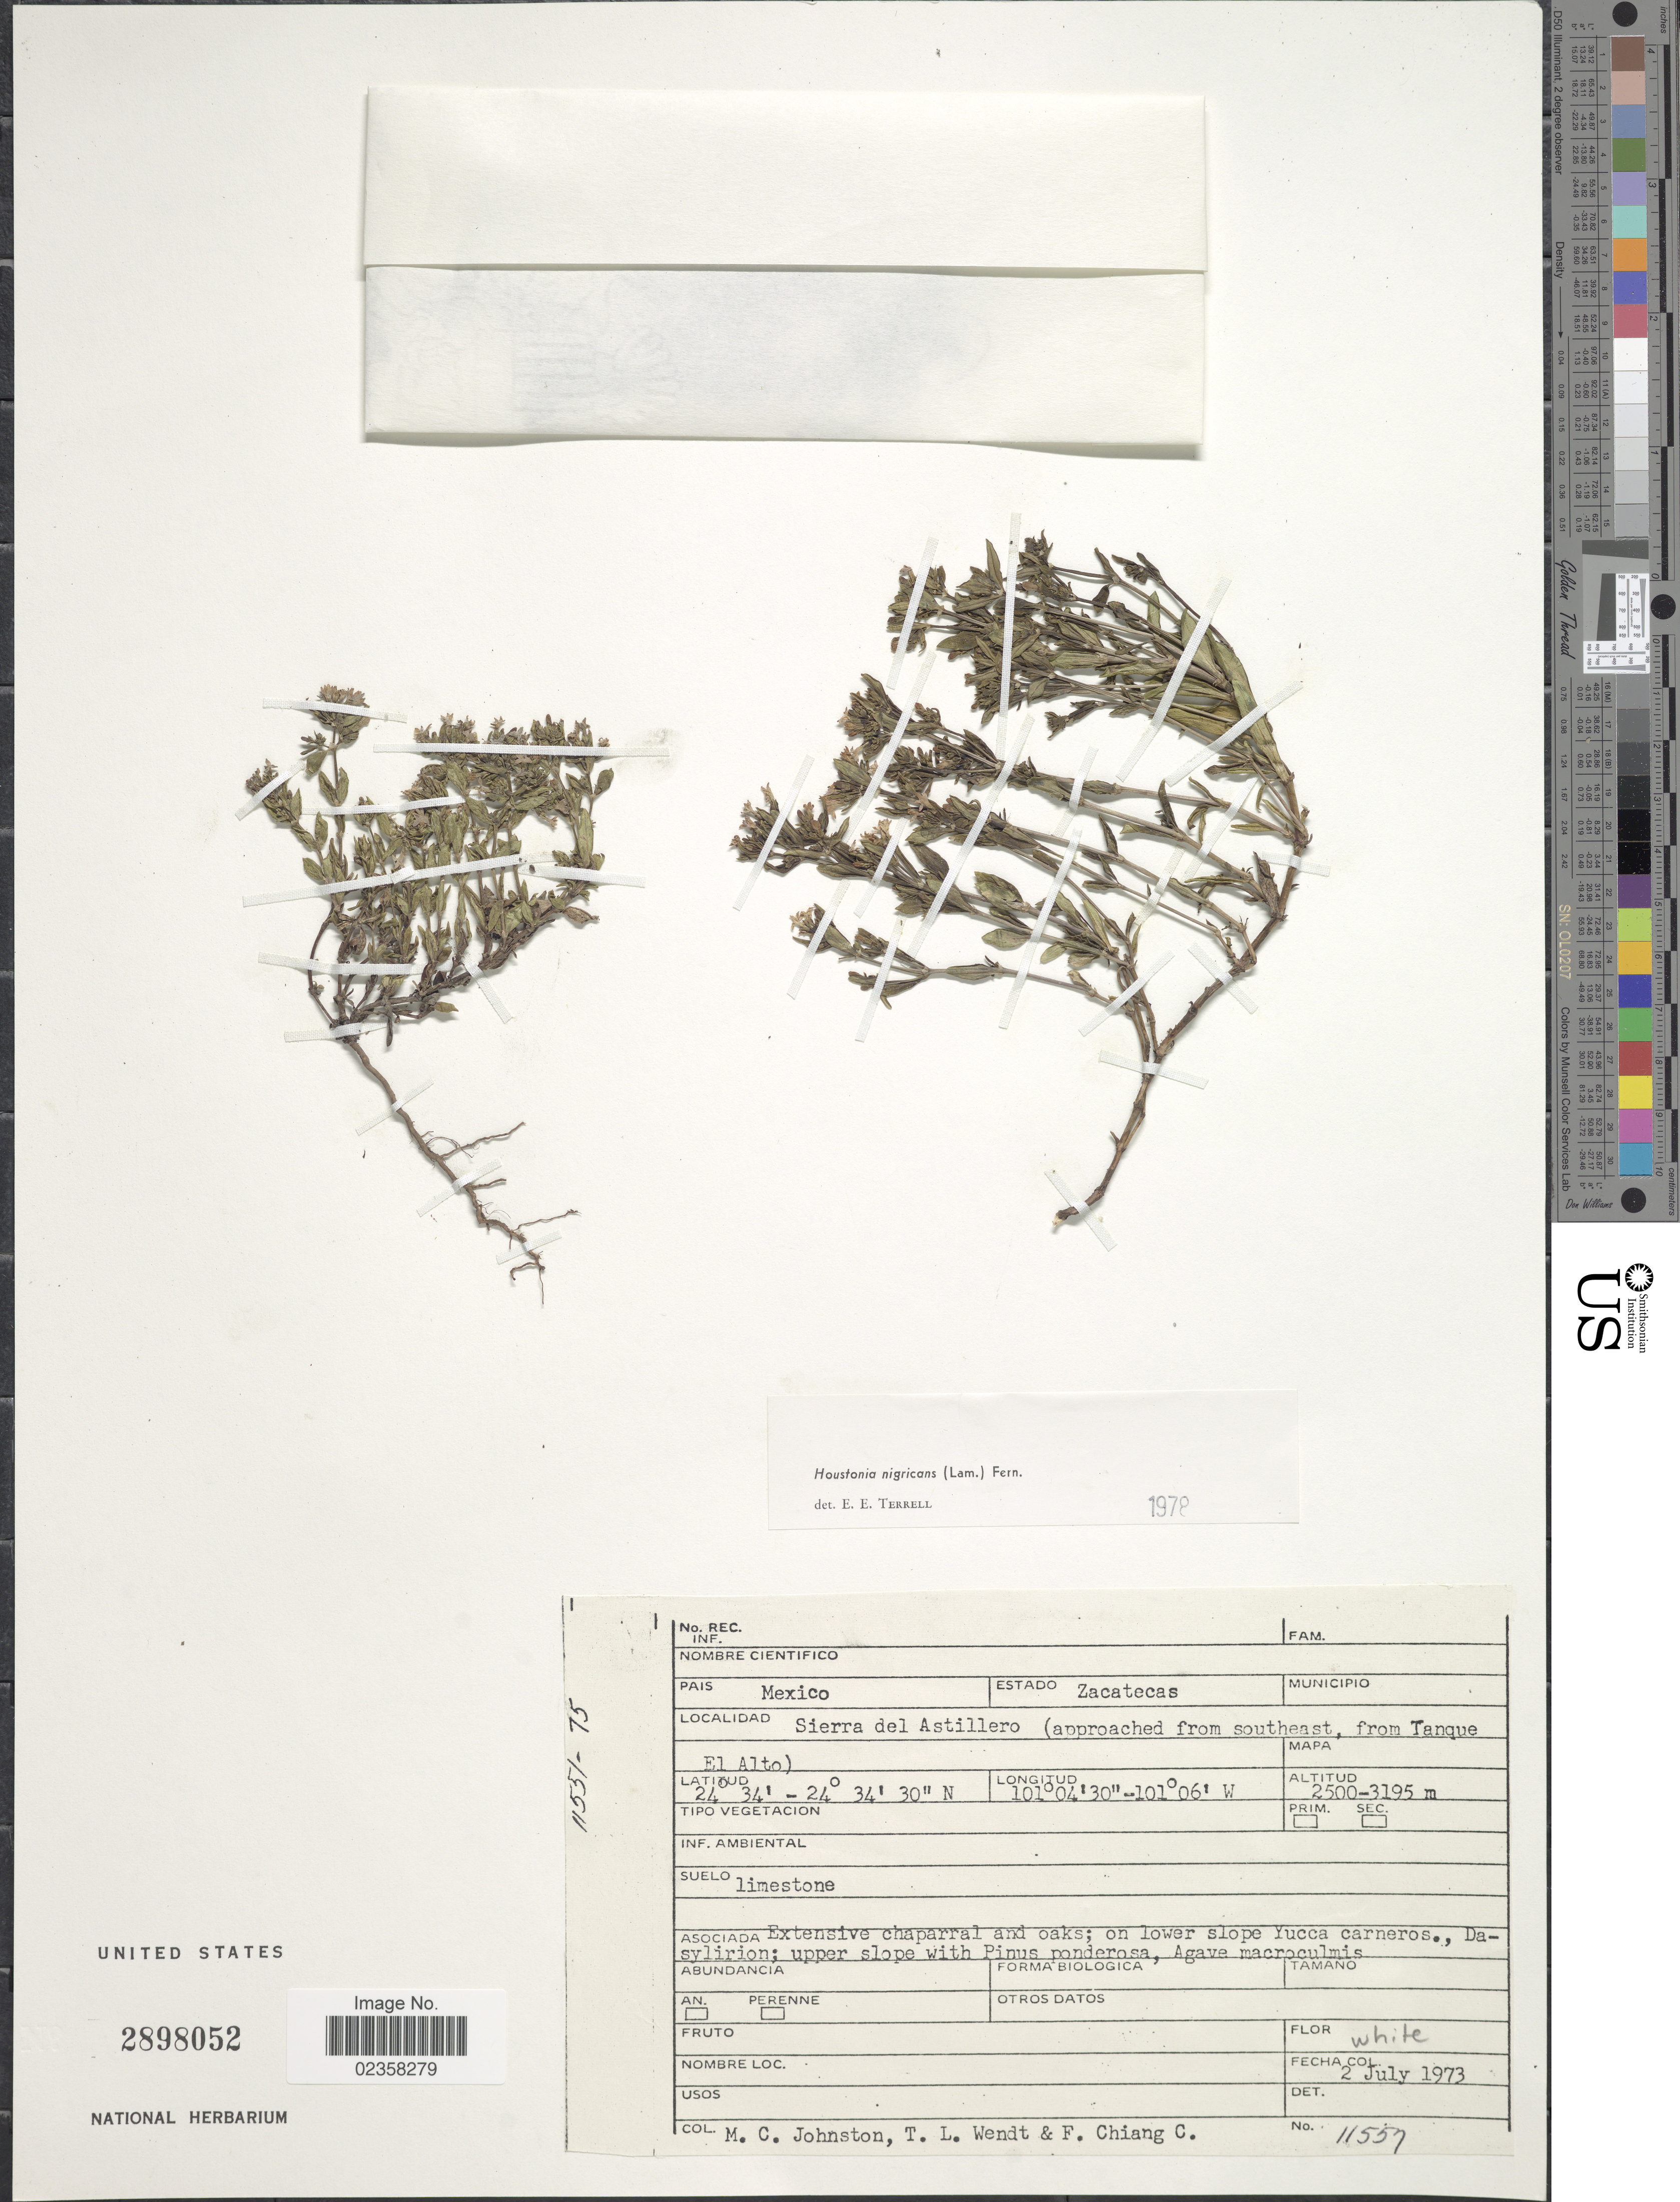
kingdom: Plantae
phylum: Tracheophyta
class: Magnoliopsida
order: Gentianales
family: Rubiaceae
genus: Houstonia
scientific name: Houstonia nigricans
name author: (Lam.) Fernald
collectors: M. Johnston, T. L. Wendt & F. Chiang C.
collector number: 11557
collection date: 1973-07-02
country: Mexico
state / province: Zacatecas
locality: Sierra del Astillero (approached from southeast, from Tanque El Alto)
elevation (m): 2500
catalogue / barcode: US 2898052